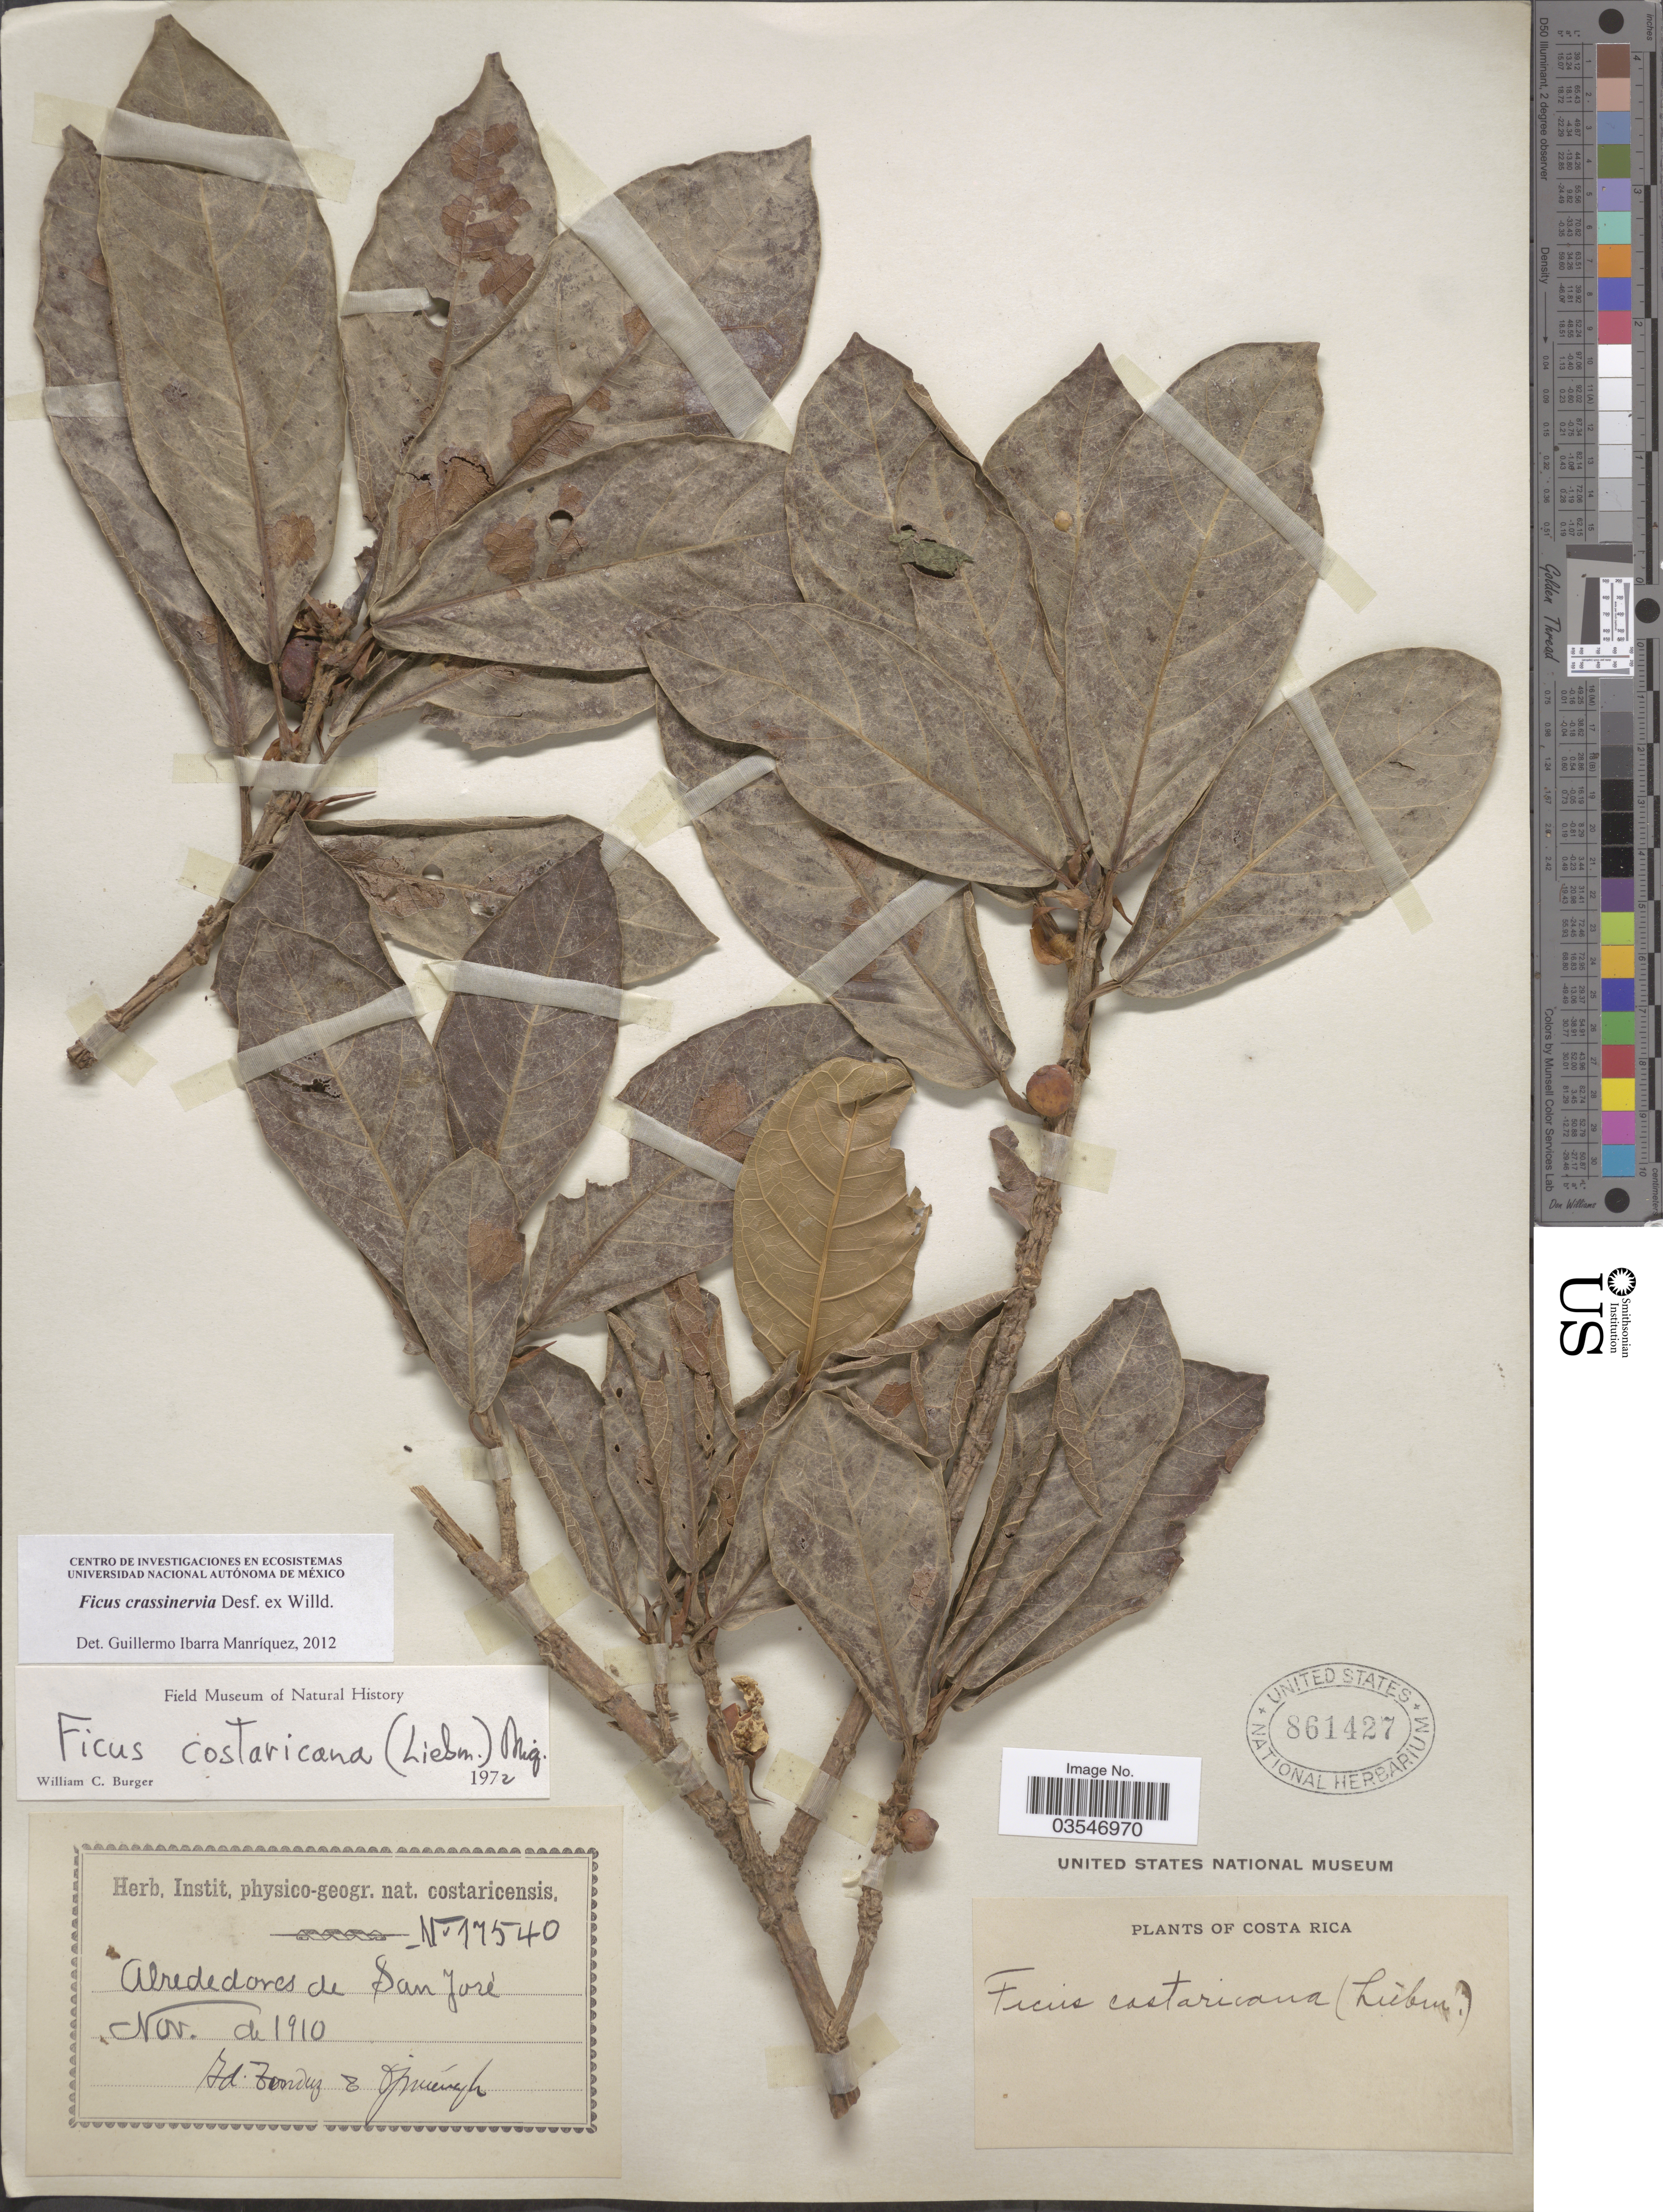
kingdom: Plantae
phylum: Tracheophyta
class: Magnoliopsida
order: Rosales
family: Moraceae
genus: Ficus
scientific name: Ficus crassinervia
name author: Desf. ex Willd.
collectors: A. Tonduz & O. Jimenez L.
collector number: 17540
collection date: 1910-11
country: Costa Rica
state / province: San José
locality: Alrededores de San José.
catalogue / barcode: US 861427